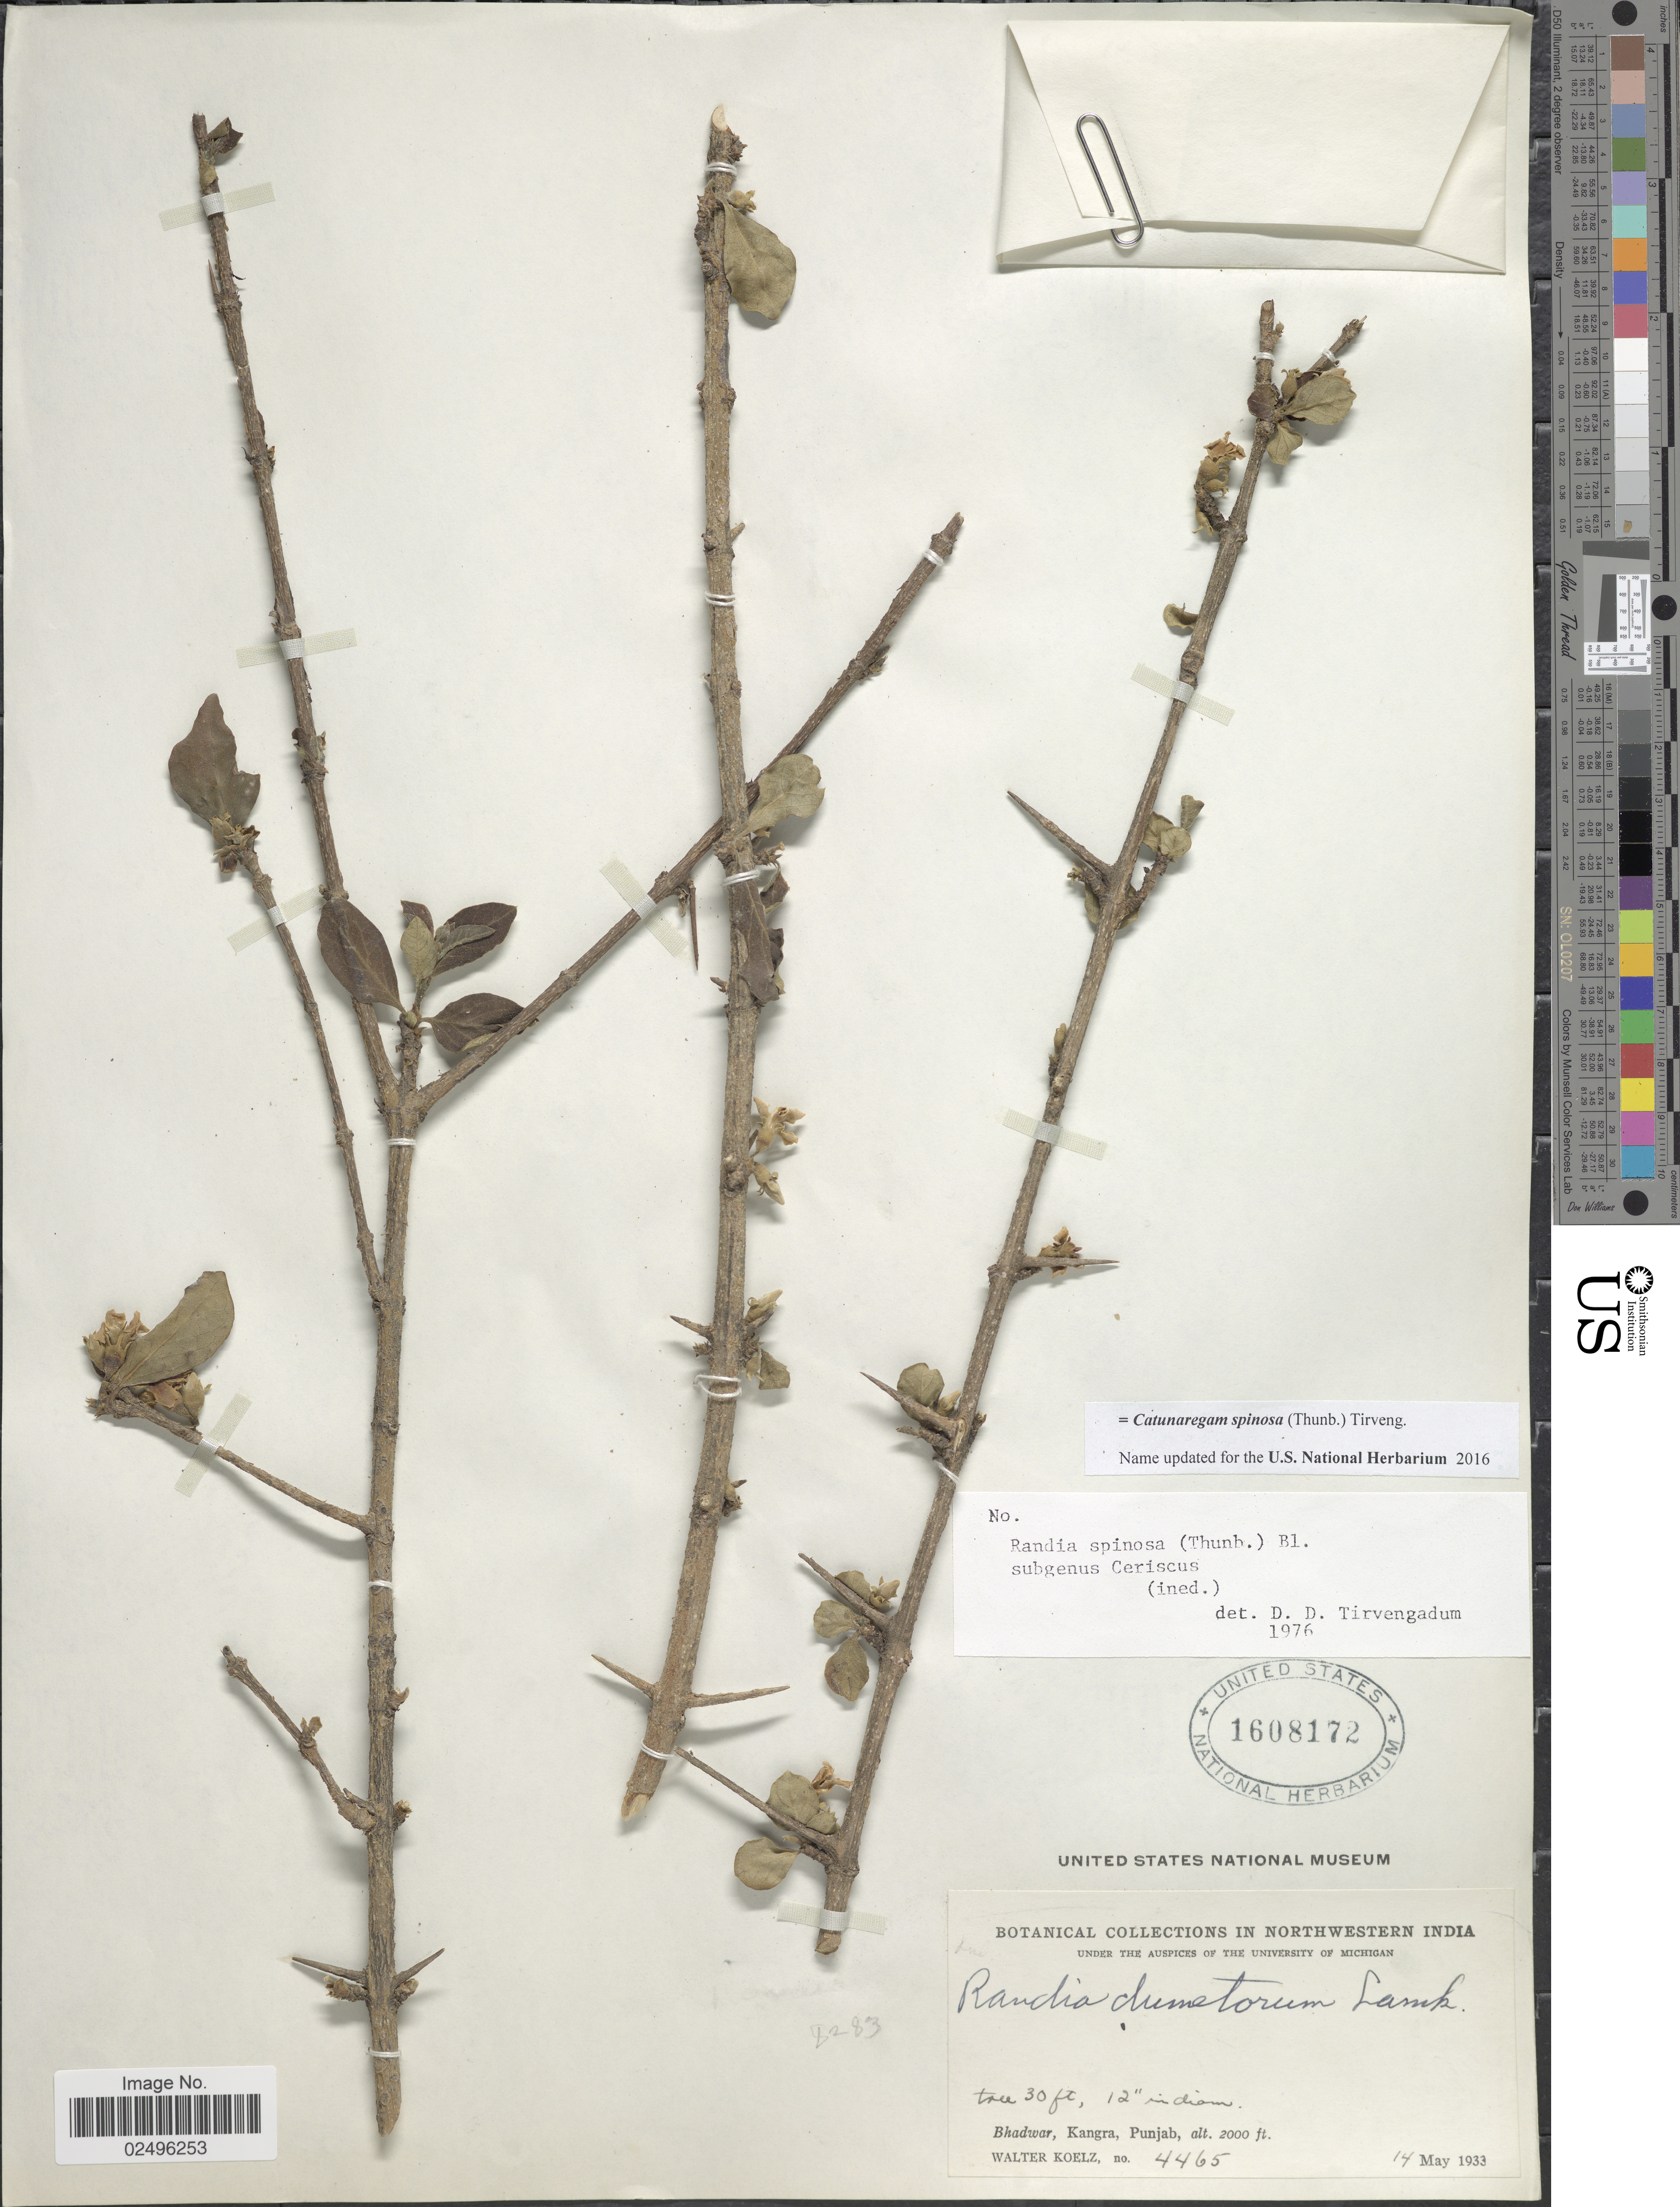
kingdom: Plantae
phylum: Tracheophyta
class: Magnoliopsida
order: Gentianales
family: Rubiaceae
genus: Catunaregam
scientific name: Catunaregam spinosa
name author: (Thunb.) Tirveng.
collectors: W. N. Koelz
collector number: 4465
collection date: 1933-05-14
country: India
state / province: Himachal Pradesh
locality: Northwestern India. Bhadwar, Kangra, Punjab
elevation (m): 610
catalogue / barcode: US 1608172